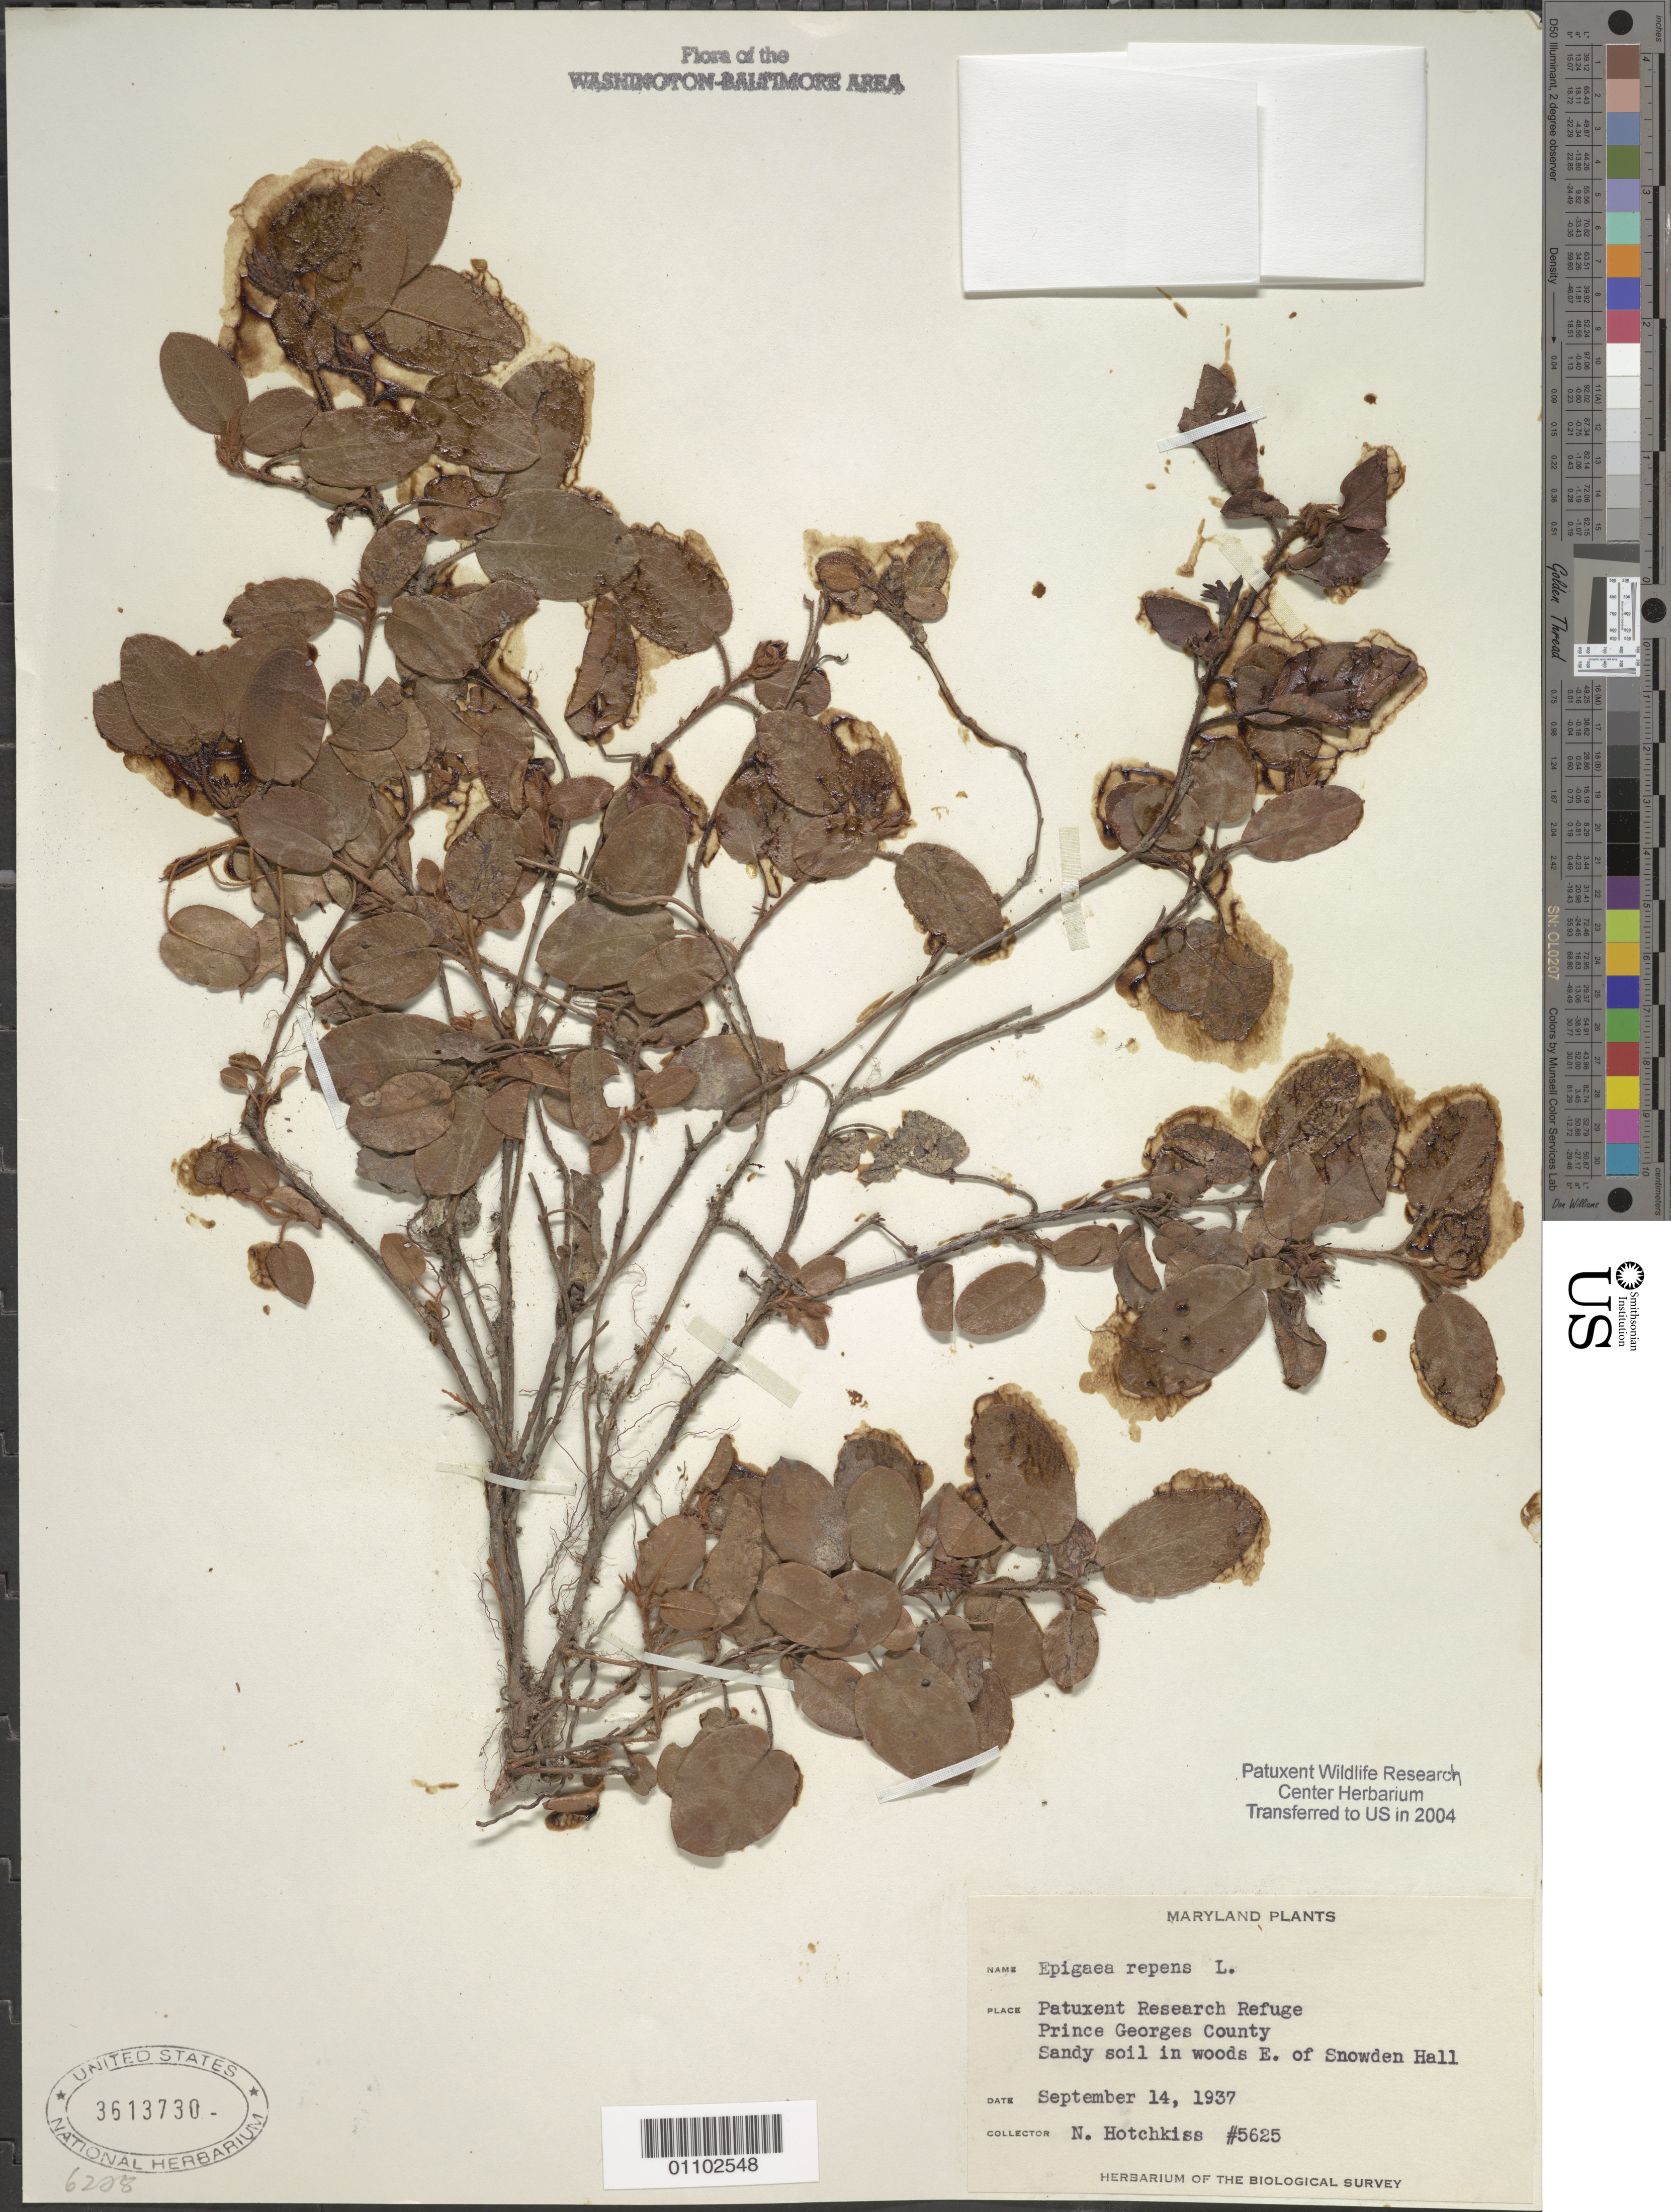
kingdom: Plantae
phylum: Tracheophyta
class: Magnoliopsida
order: Ericales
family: Ericaceae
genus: Epigaea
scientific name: Epigaea repens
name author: L.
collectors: N. Hotchkiss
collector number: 5625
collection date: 1937-09-14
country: United States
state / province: Maryland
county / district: Prince George's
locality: Patuxent Research Refuge, E. of Snowden Hall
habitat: Sandy soil in woods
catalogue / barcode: US 3613730